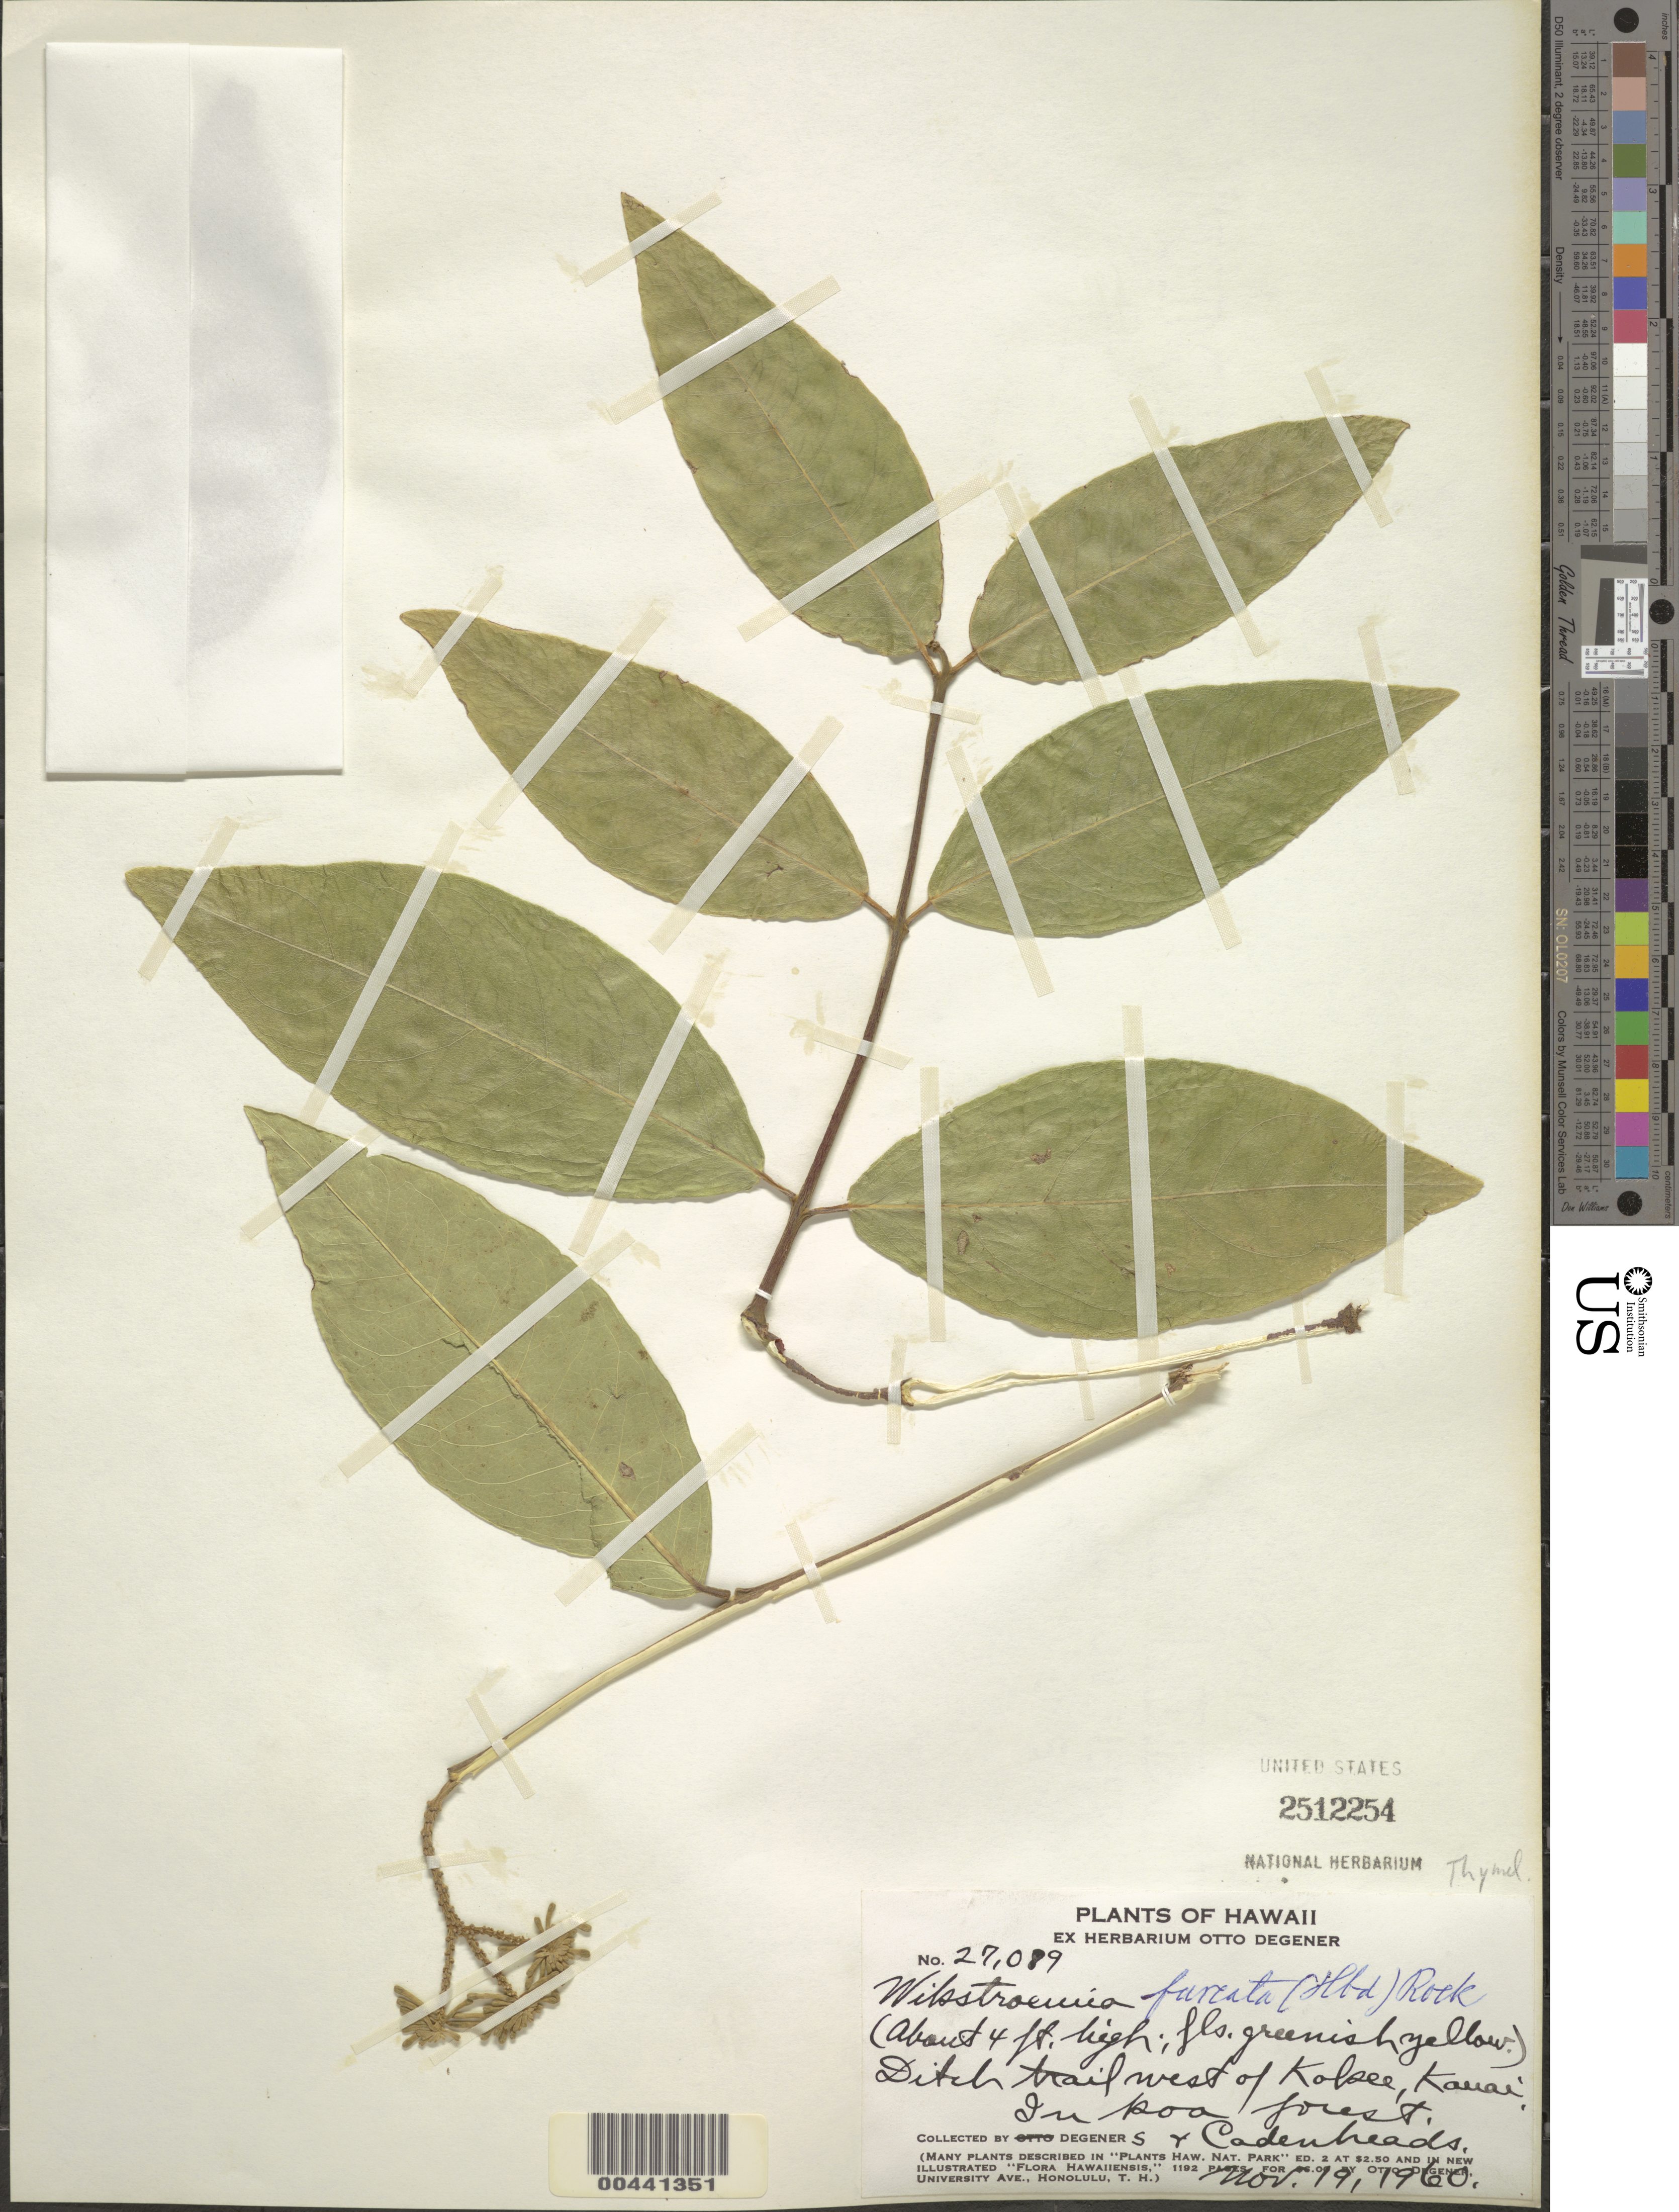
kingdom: Plantae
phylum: Tracheophyta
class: Magnoliopsida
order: Malvales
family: Thymelaeaceae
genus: Wikstroemia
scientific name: Wikstroemia furcata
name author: (Hildebr.) Rock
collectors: O. Degener, I. Degener & Cadenheads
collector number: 27089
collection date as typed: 19 Nov 1960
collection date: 1960-11-19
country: United States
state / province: Hawaii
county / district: Kauai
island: Kaua'i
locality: Ditch trail W of Kokee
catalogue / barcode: US 2512254